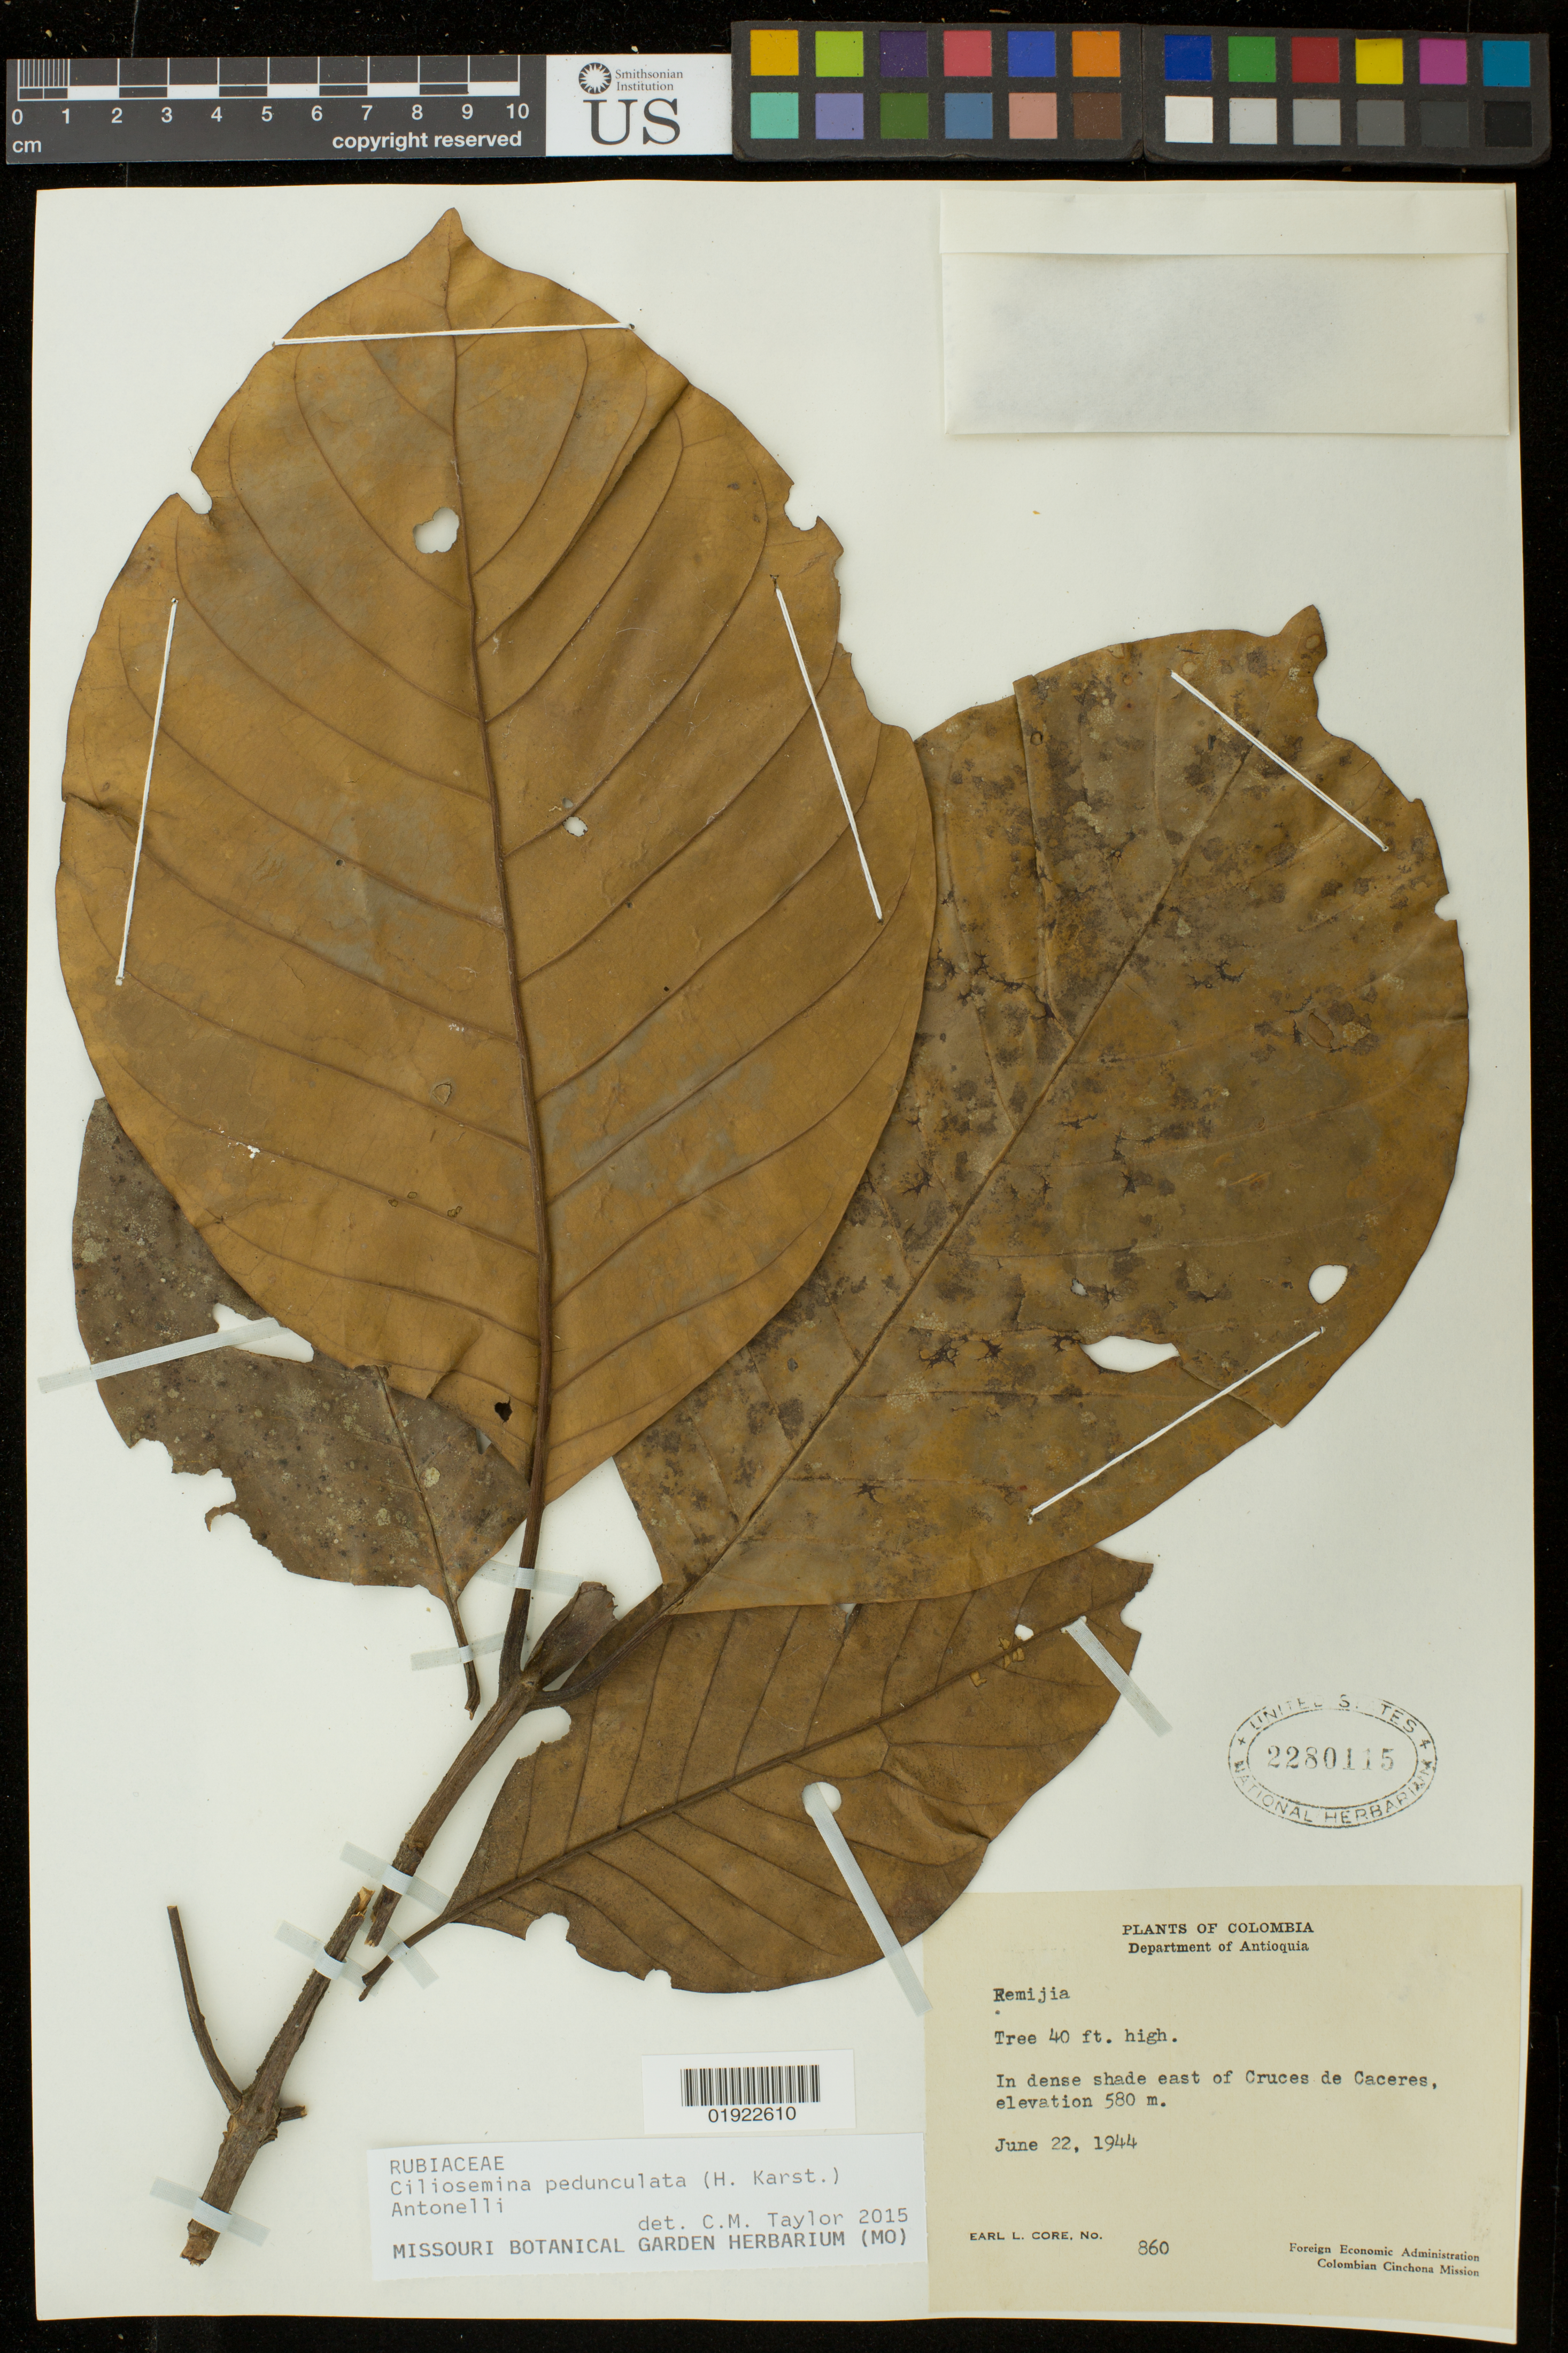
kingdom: Plantae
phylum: Tracheophyta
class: Magnoliopsida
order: Gentianales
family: Rubiaceae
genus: Ciliosemina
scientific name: Ciliosemina pedunculata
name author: (H. Karst.) Antonelli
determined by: Taylor, Charlotte M.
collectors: E. L. Core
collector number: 860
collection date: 1944-06-22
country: Colombia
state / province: Antioquia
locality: Cruces de Caceres.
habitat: In dense shade.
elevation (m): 580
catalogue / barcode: US 2280115